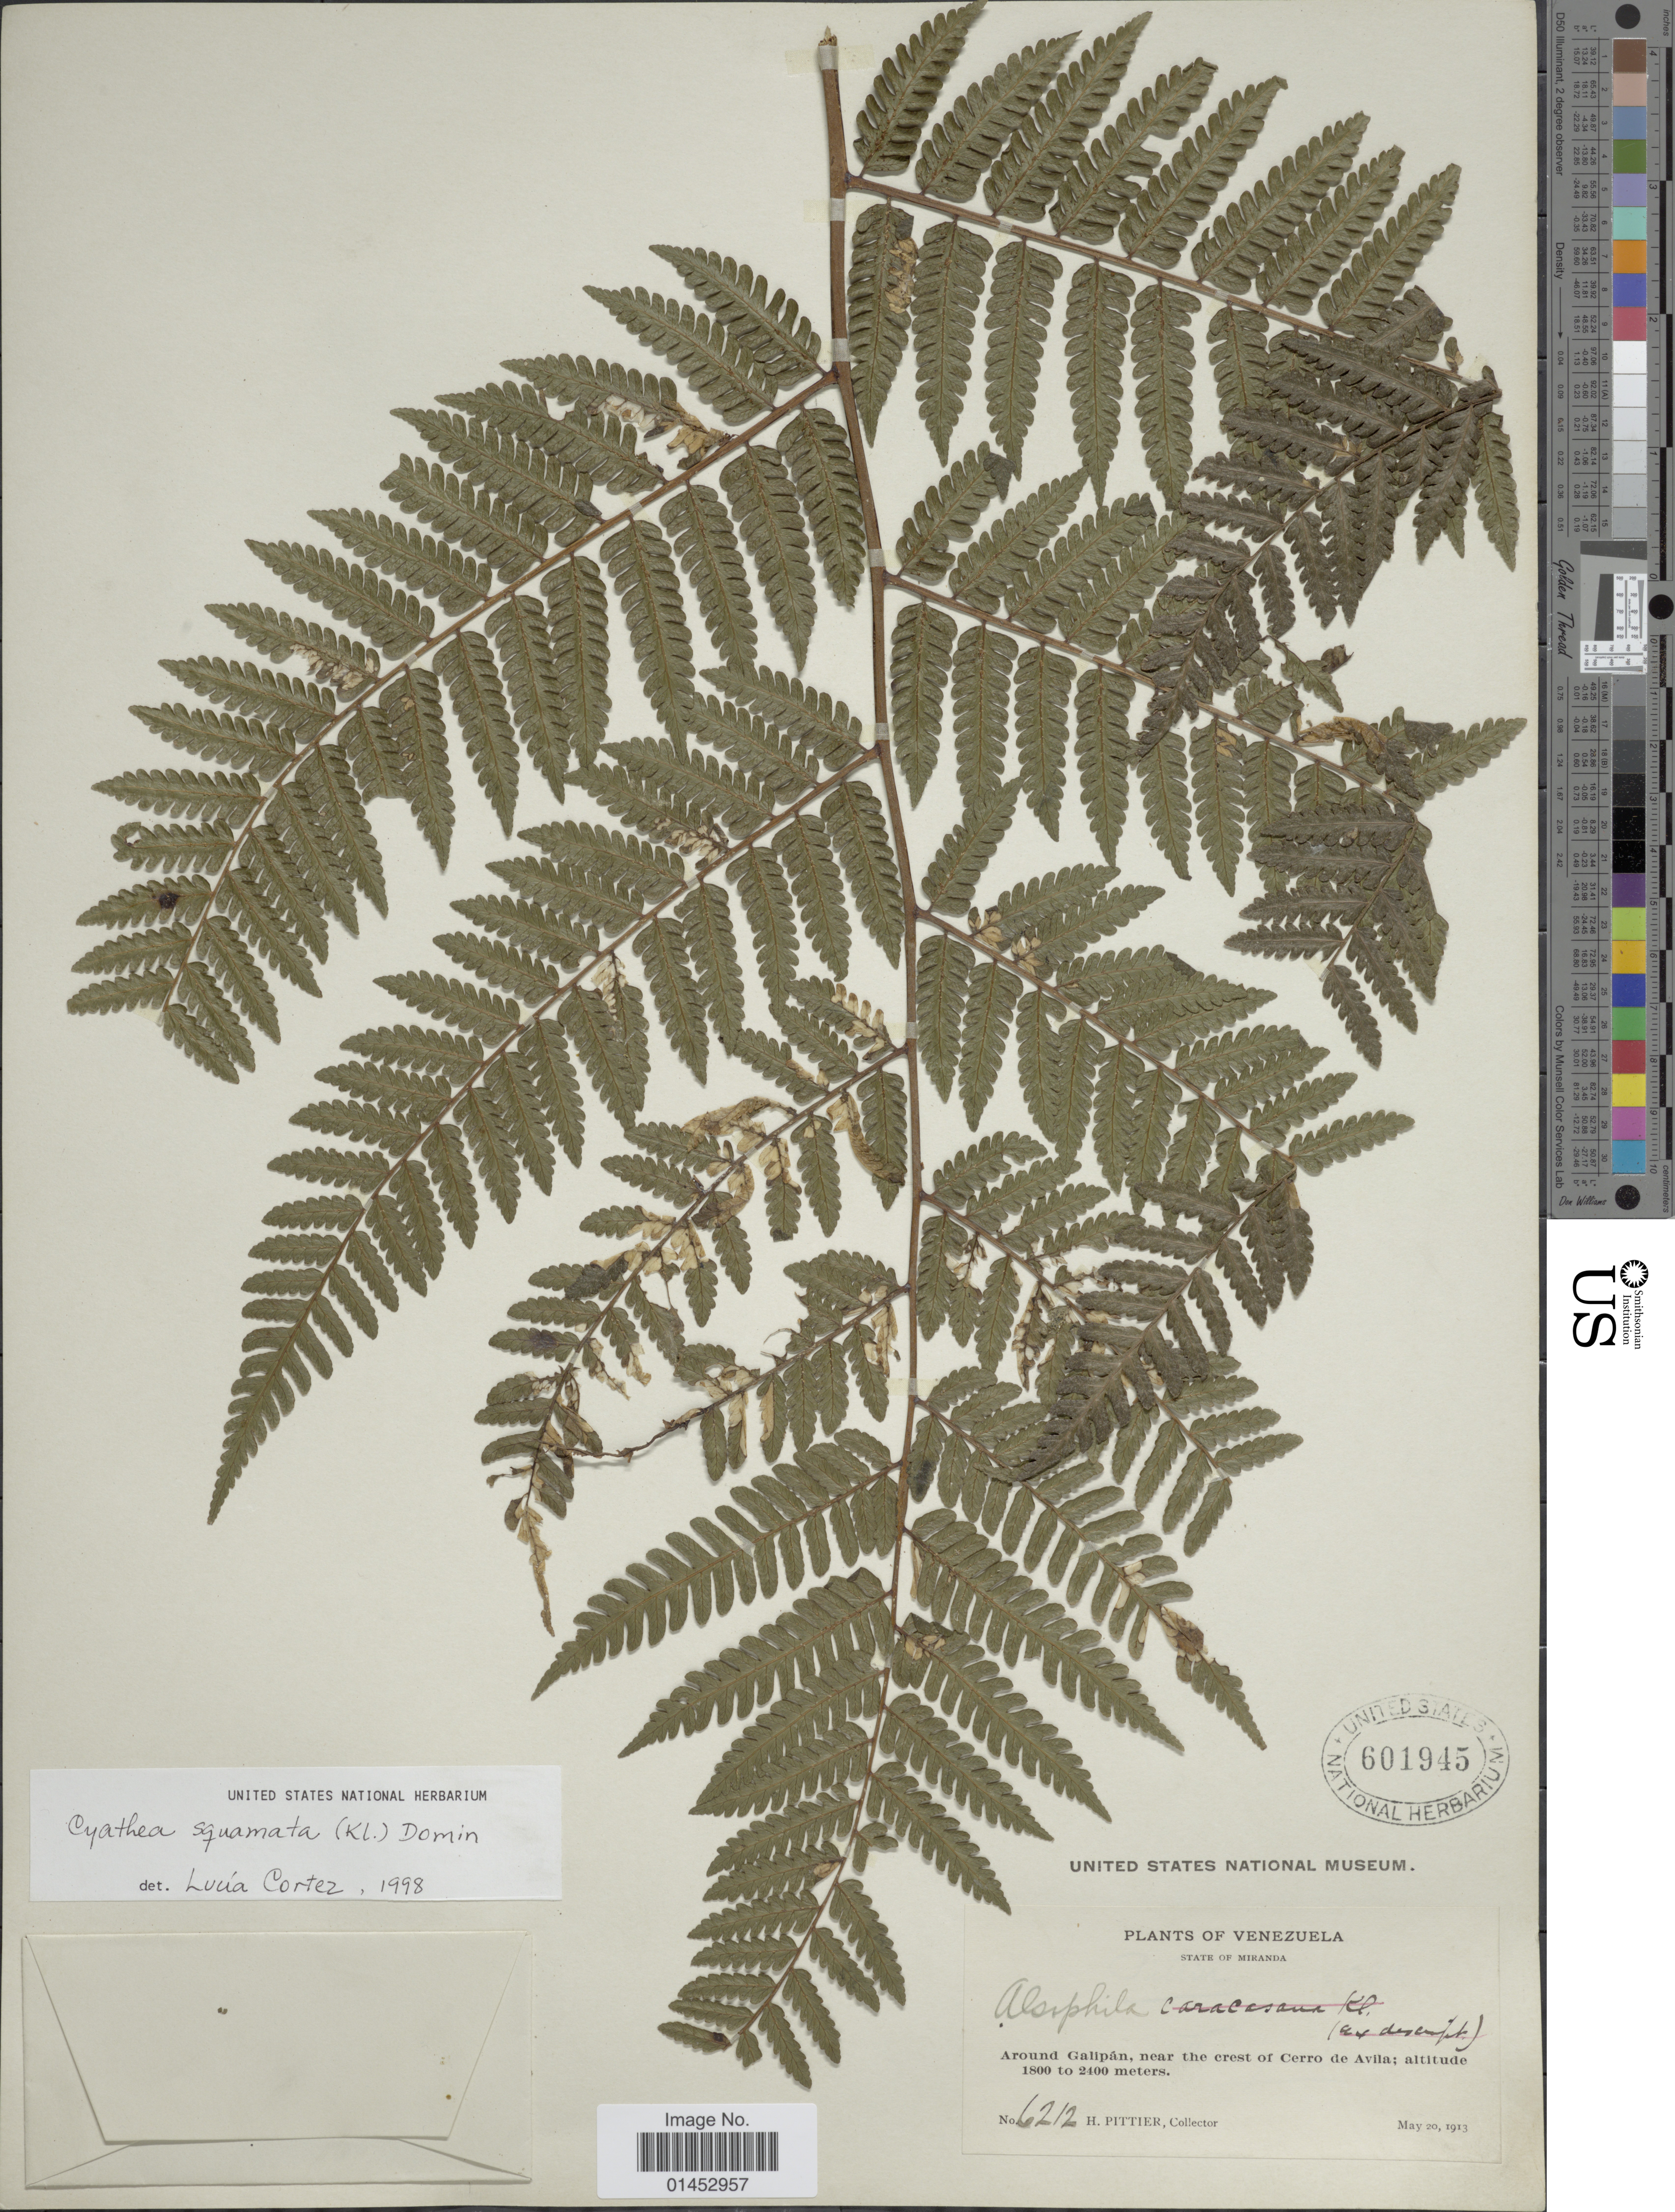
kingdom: Plantae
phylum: Tracheophyta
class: Polypodiopsida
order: Cyatheales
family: Cyatheaceae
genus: Cyathea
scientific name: Cyathea squamata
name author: (Klotzsch) Domin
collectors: H. F. Pittier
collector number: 6212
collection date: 1913-05-20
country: Venezuela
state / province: Miranda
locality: Around Galipán, near the crest of Cerro de Avila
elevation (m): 1800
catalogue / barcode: US 601945